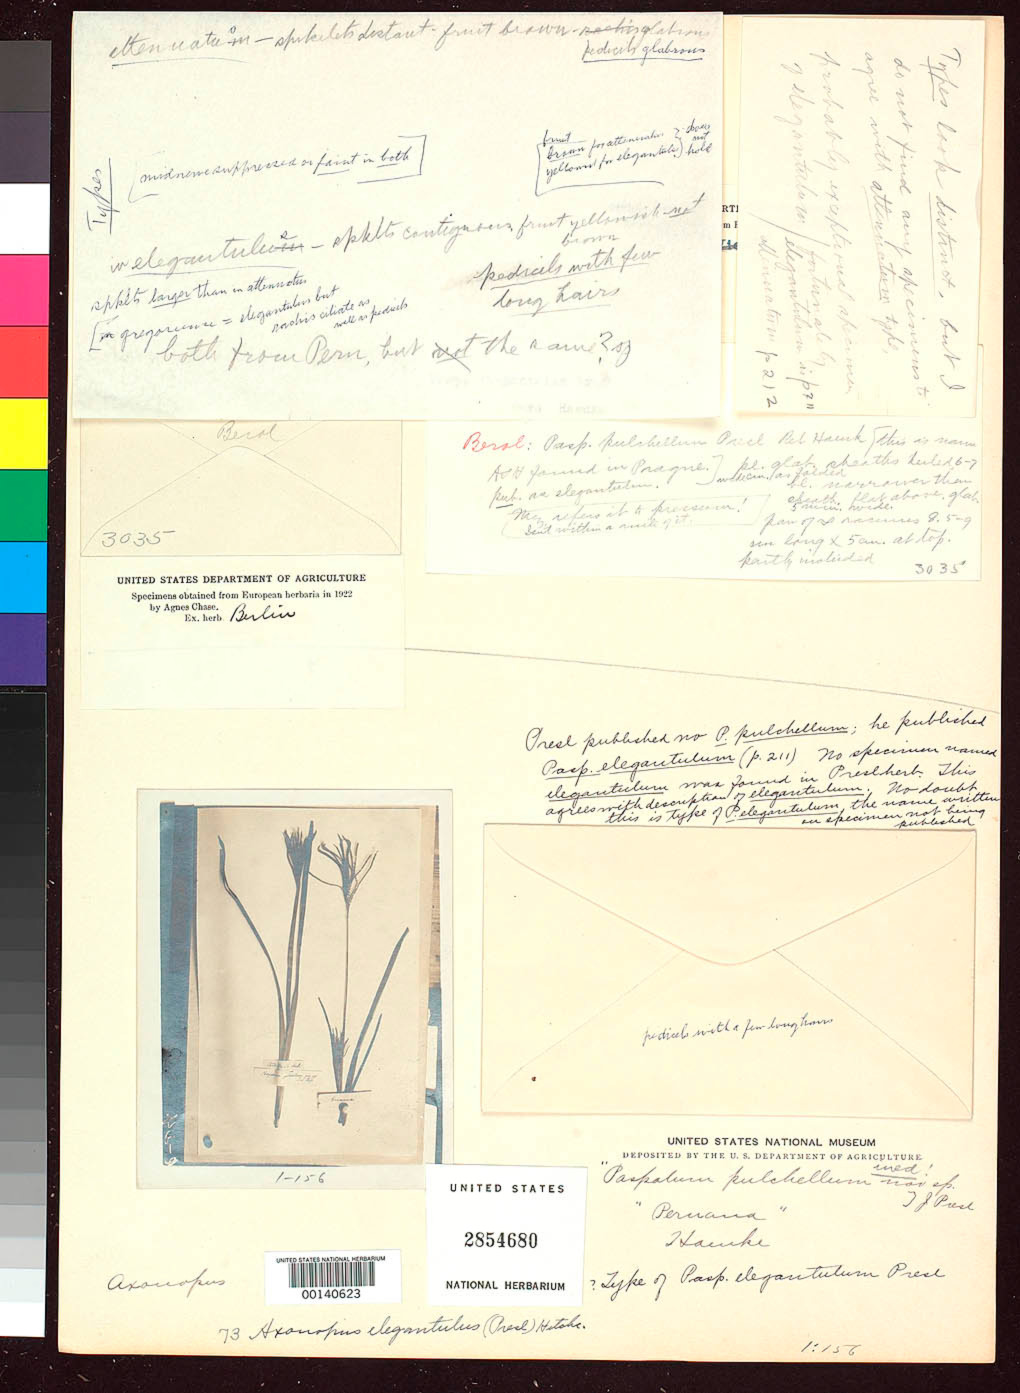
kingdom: Plantae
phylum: Tracheophyta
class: Liliopsida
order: Poales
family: Poaceae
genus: Paspalum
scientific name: Paspalum elegantulum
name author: J. Presl in C. Presl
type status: Type Fragment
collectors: T. P. X. Haenke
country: Peru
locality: mountains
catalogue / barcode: US 2854680